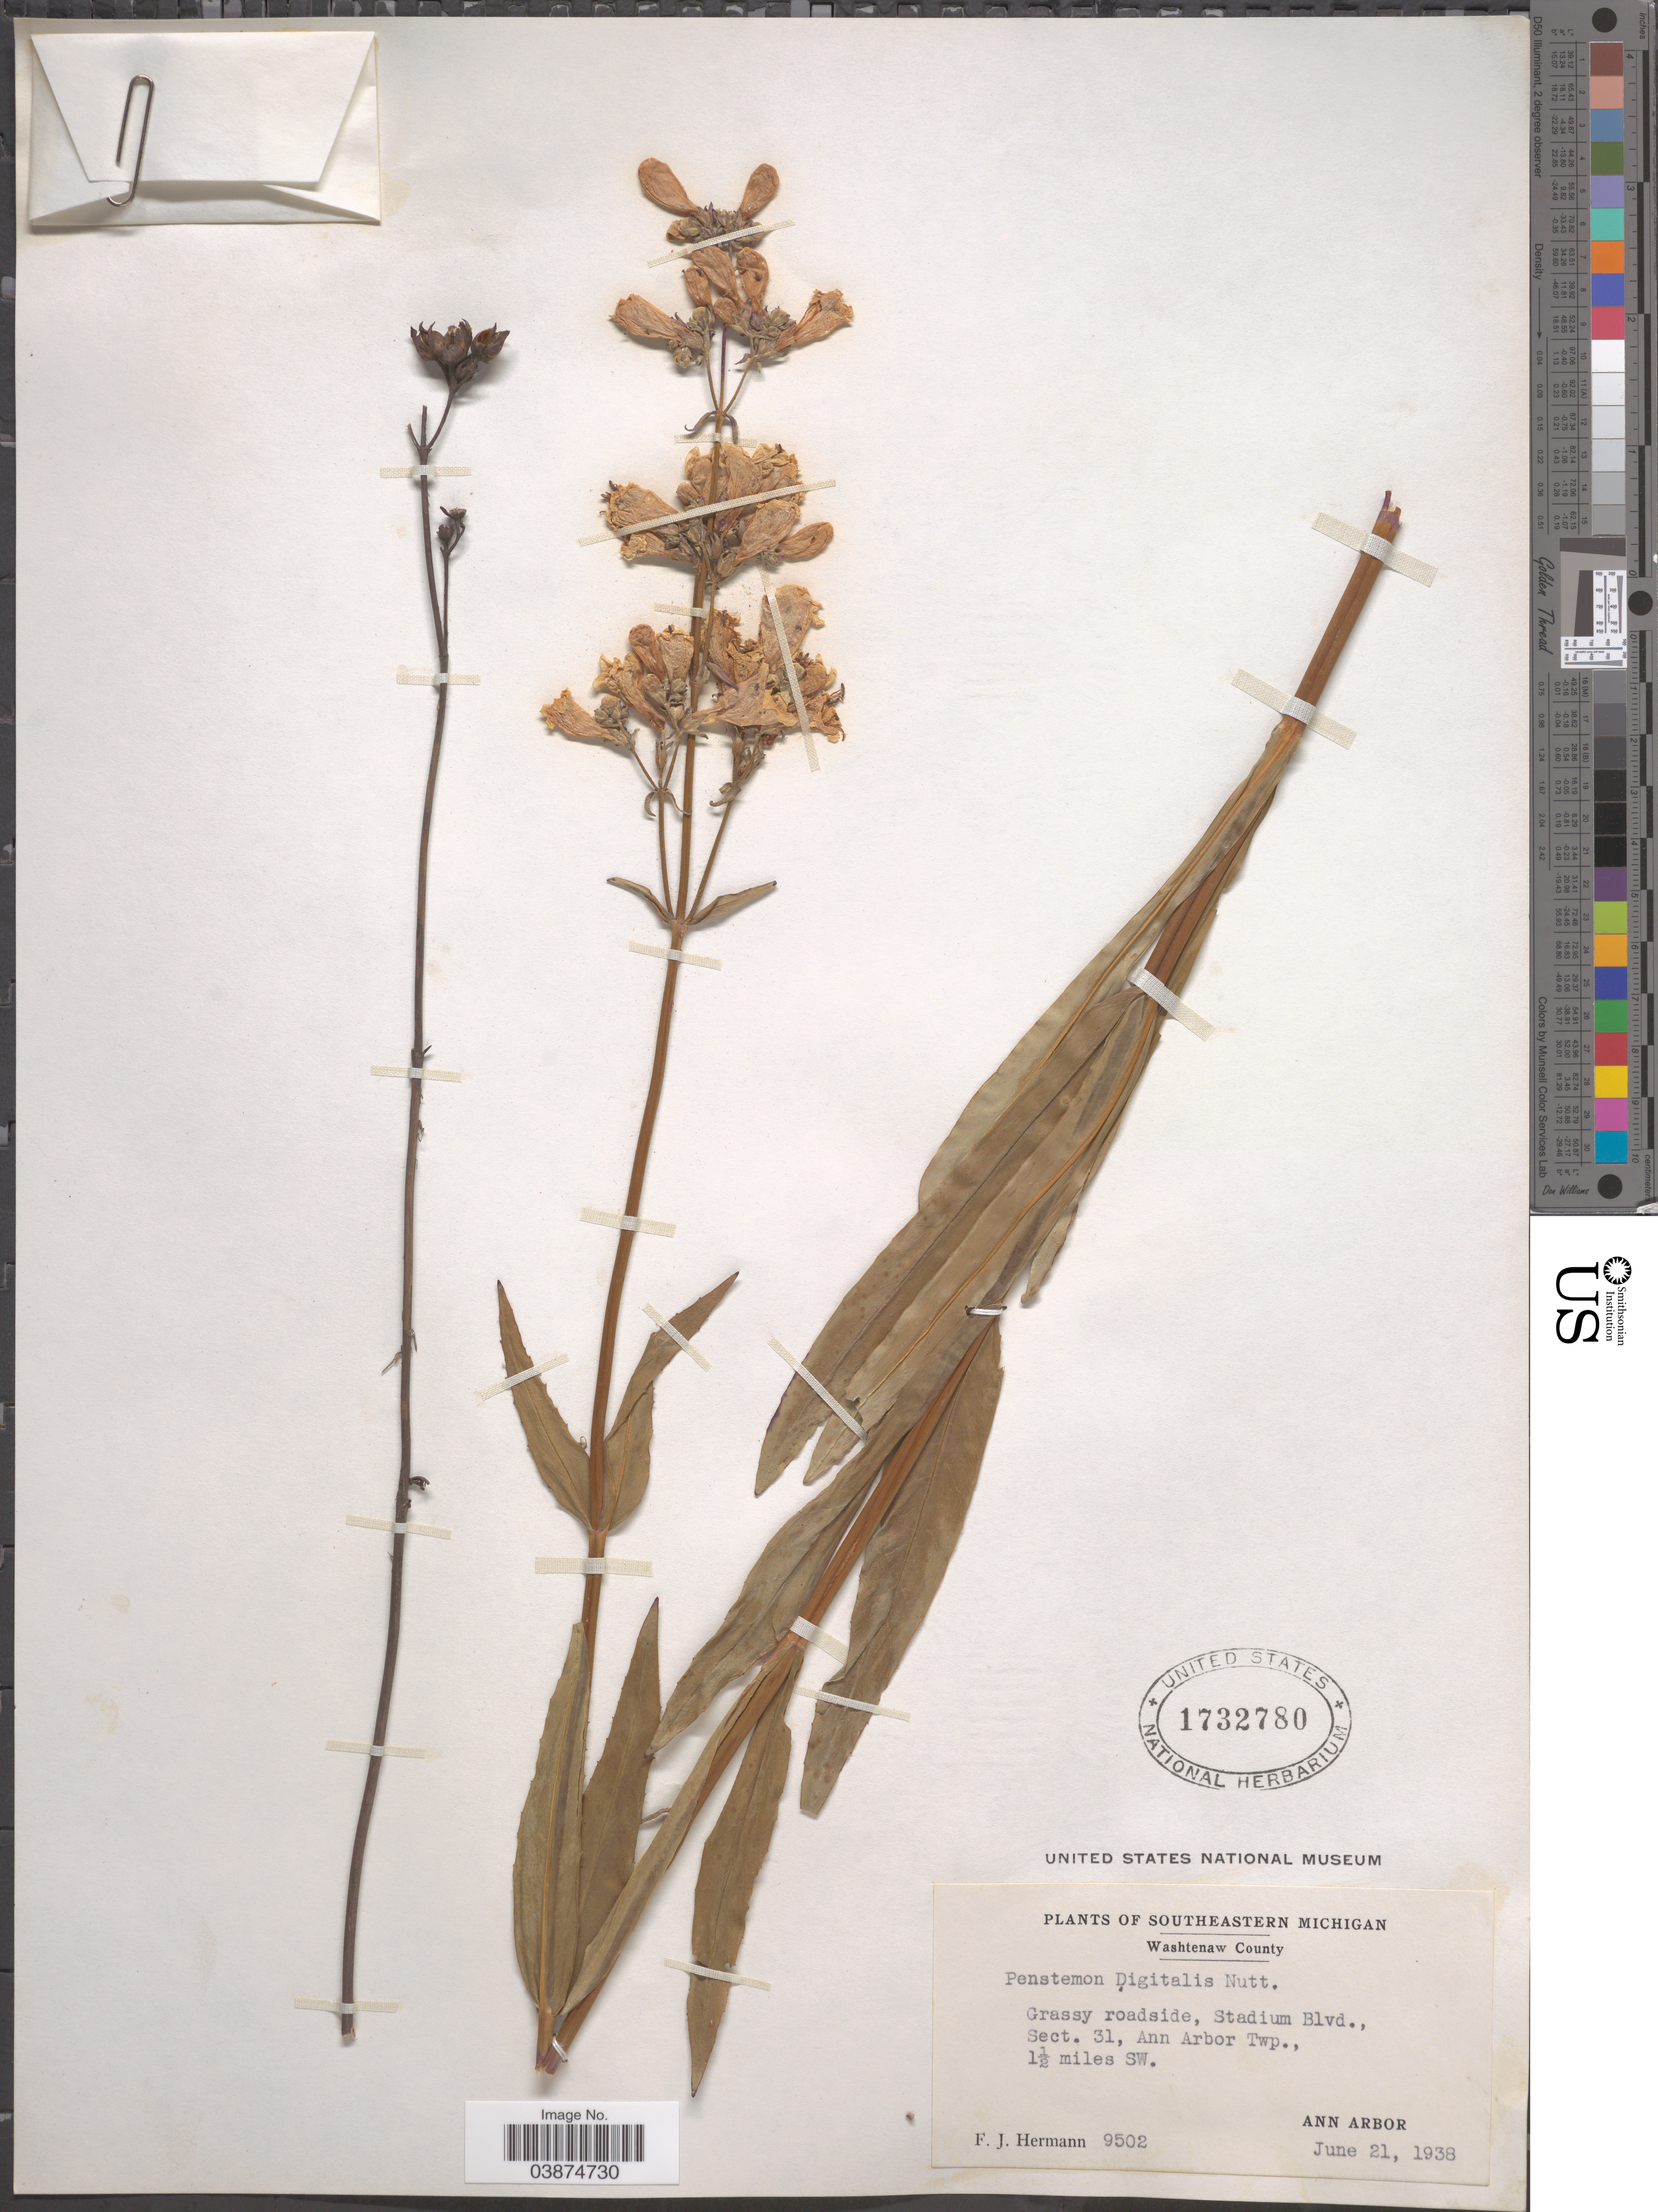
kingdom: Plantae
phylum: Tracheophyta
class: Magnoliopsida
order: Lamiales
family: Plantaginaceae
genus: Penstemon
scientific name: Penstemon digitalis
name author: Nutt. ex Sims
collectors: F. J. Hermann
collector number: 9502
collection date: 1938-06-21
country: United States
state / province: Michigan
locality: Southeastern Michigan. Washtenaw County. Stadium Blvd., Sect. 31, Ann Arbor Twp., 1½ miles SW. Ann Arbor.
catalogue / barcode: US 1732780